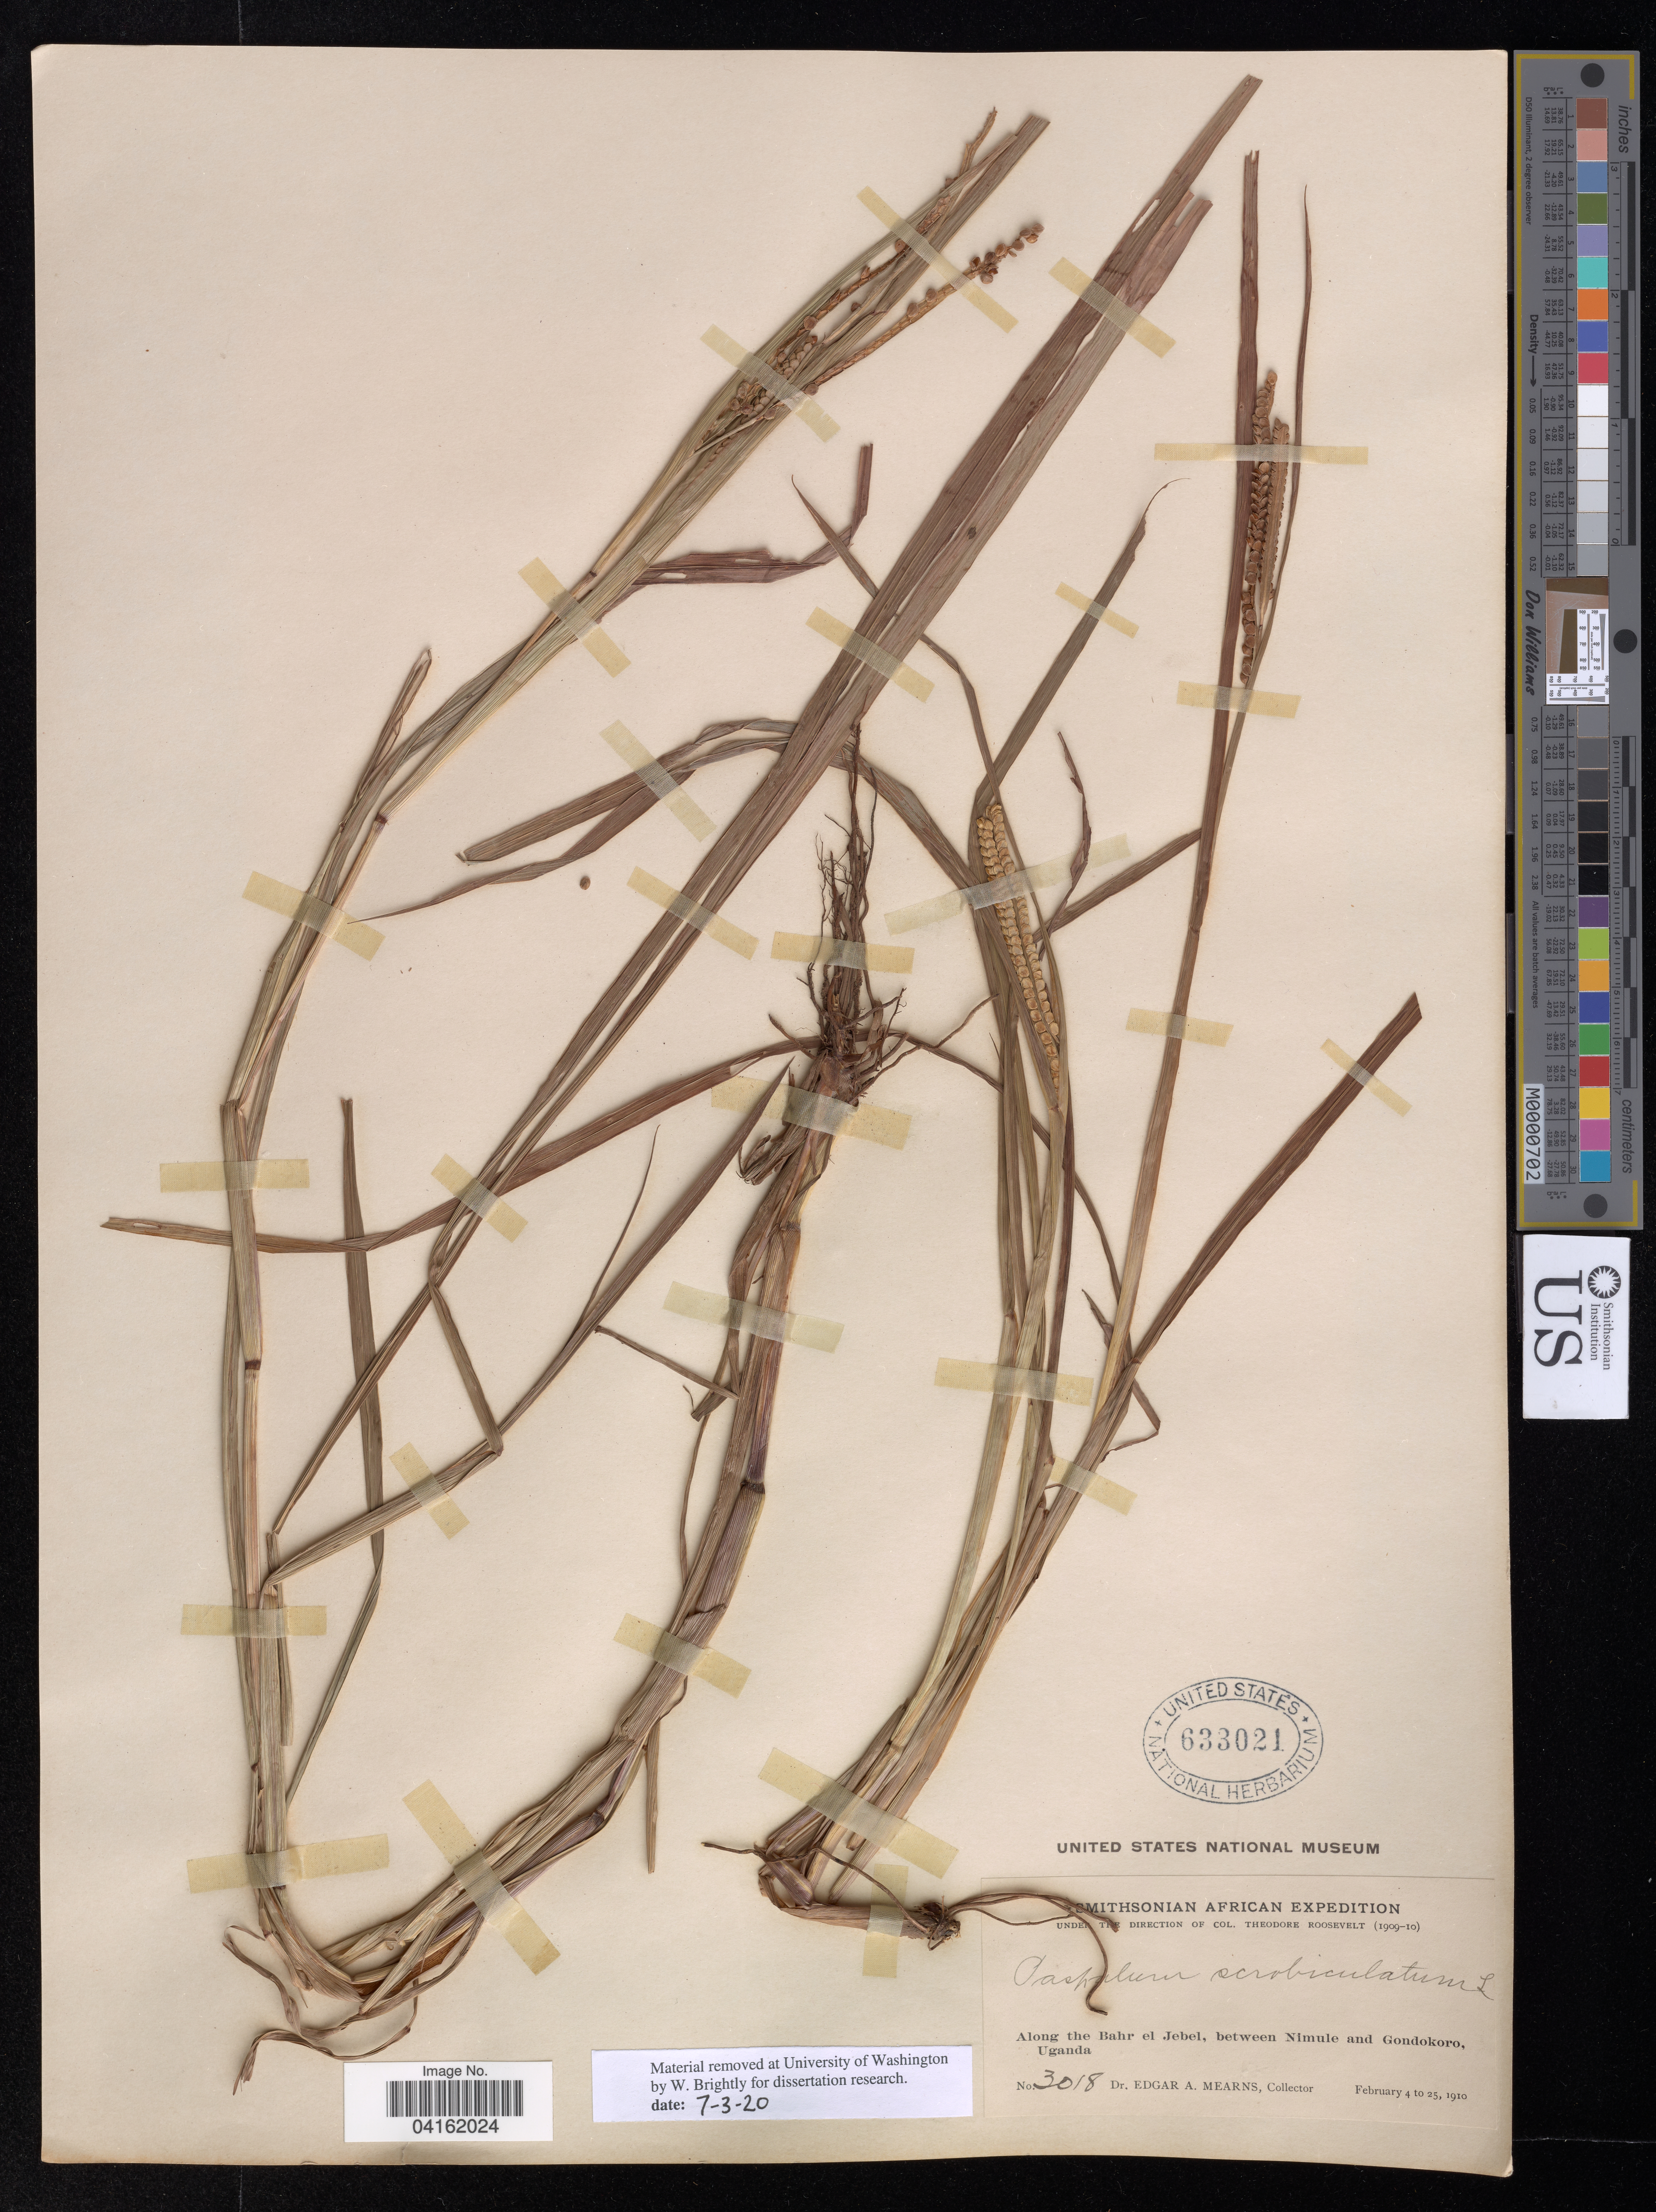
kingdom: Plantae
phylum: Tracheophyta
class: Liliopsida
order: Poales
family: Poaceae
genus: Paspalum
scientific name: Paspalum scrobiculatum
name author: L.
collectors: E. A. Mearns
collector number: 3018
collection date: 1910-02-04/1910-04-25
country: Uganda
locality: Smithsonian African Expedition. Along the Bahr el Jebel, between Nimule and Gondokoro.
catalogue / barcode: US 633021